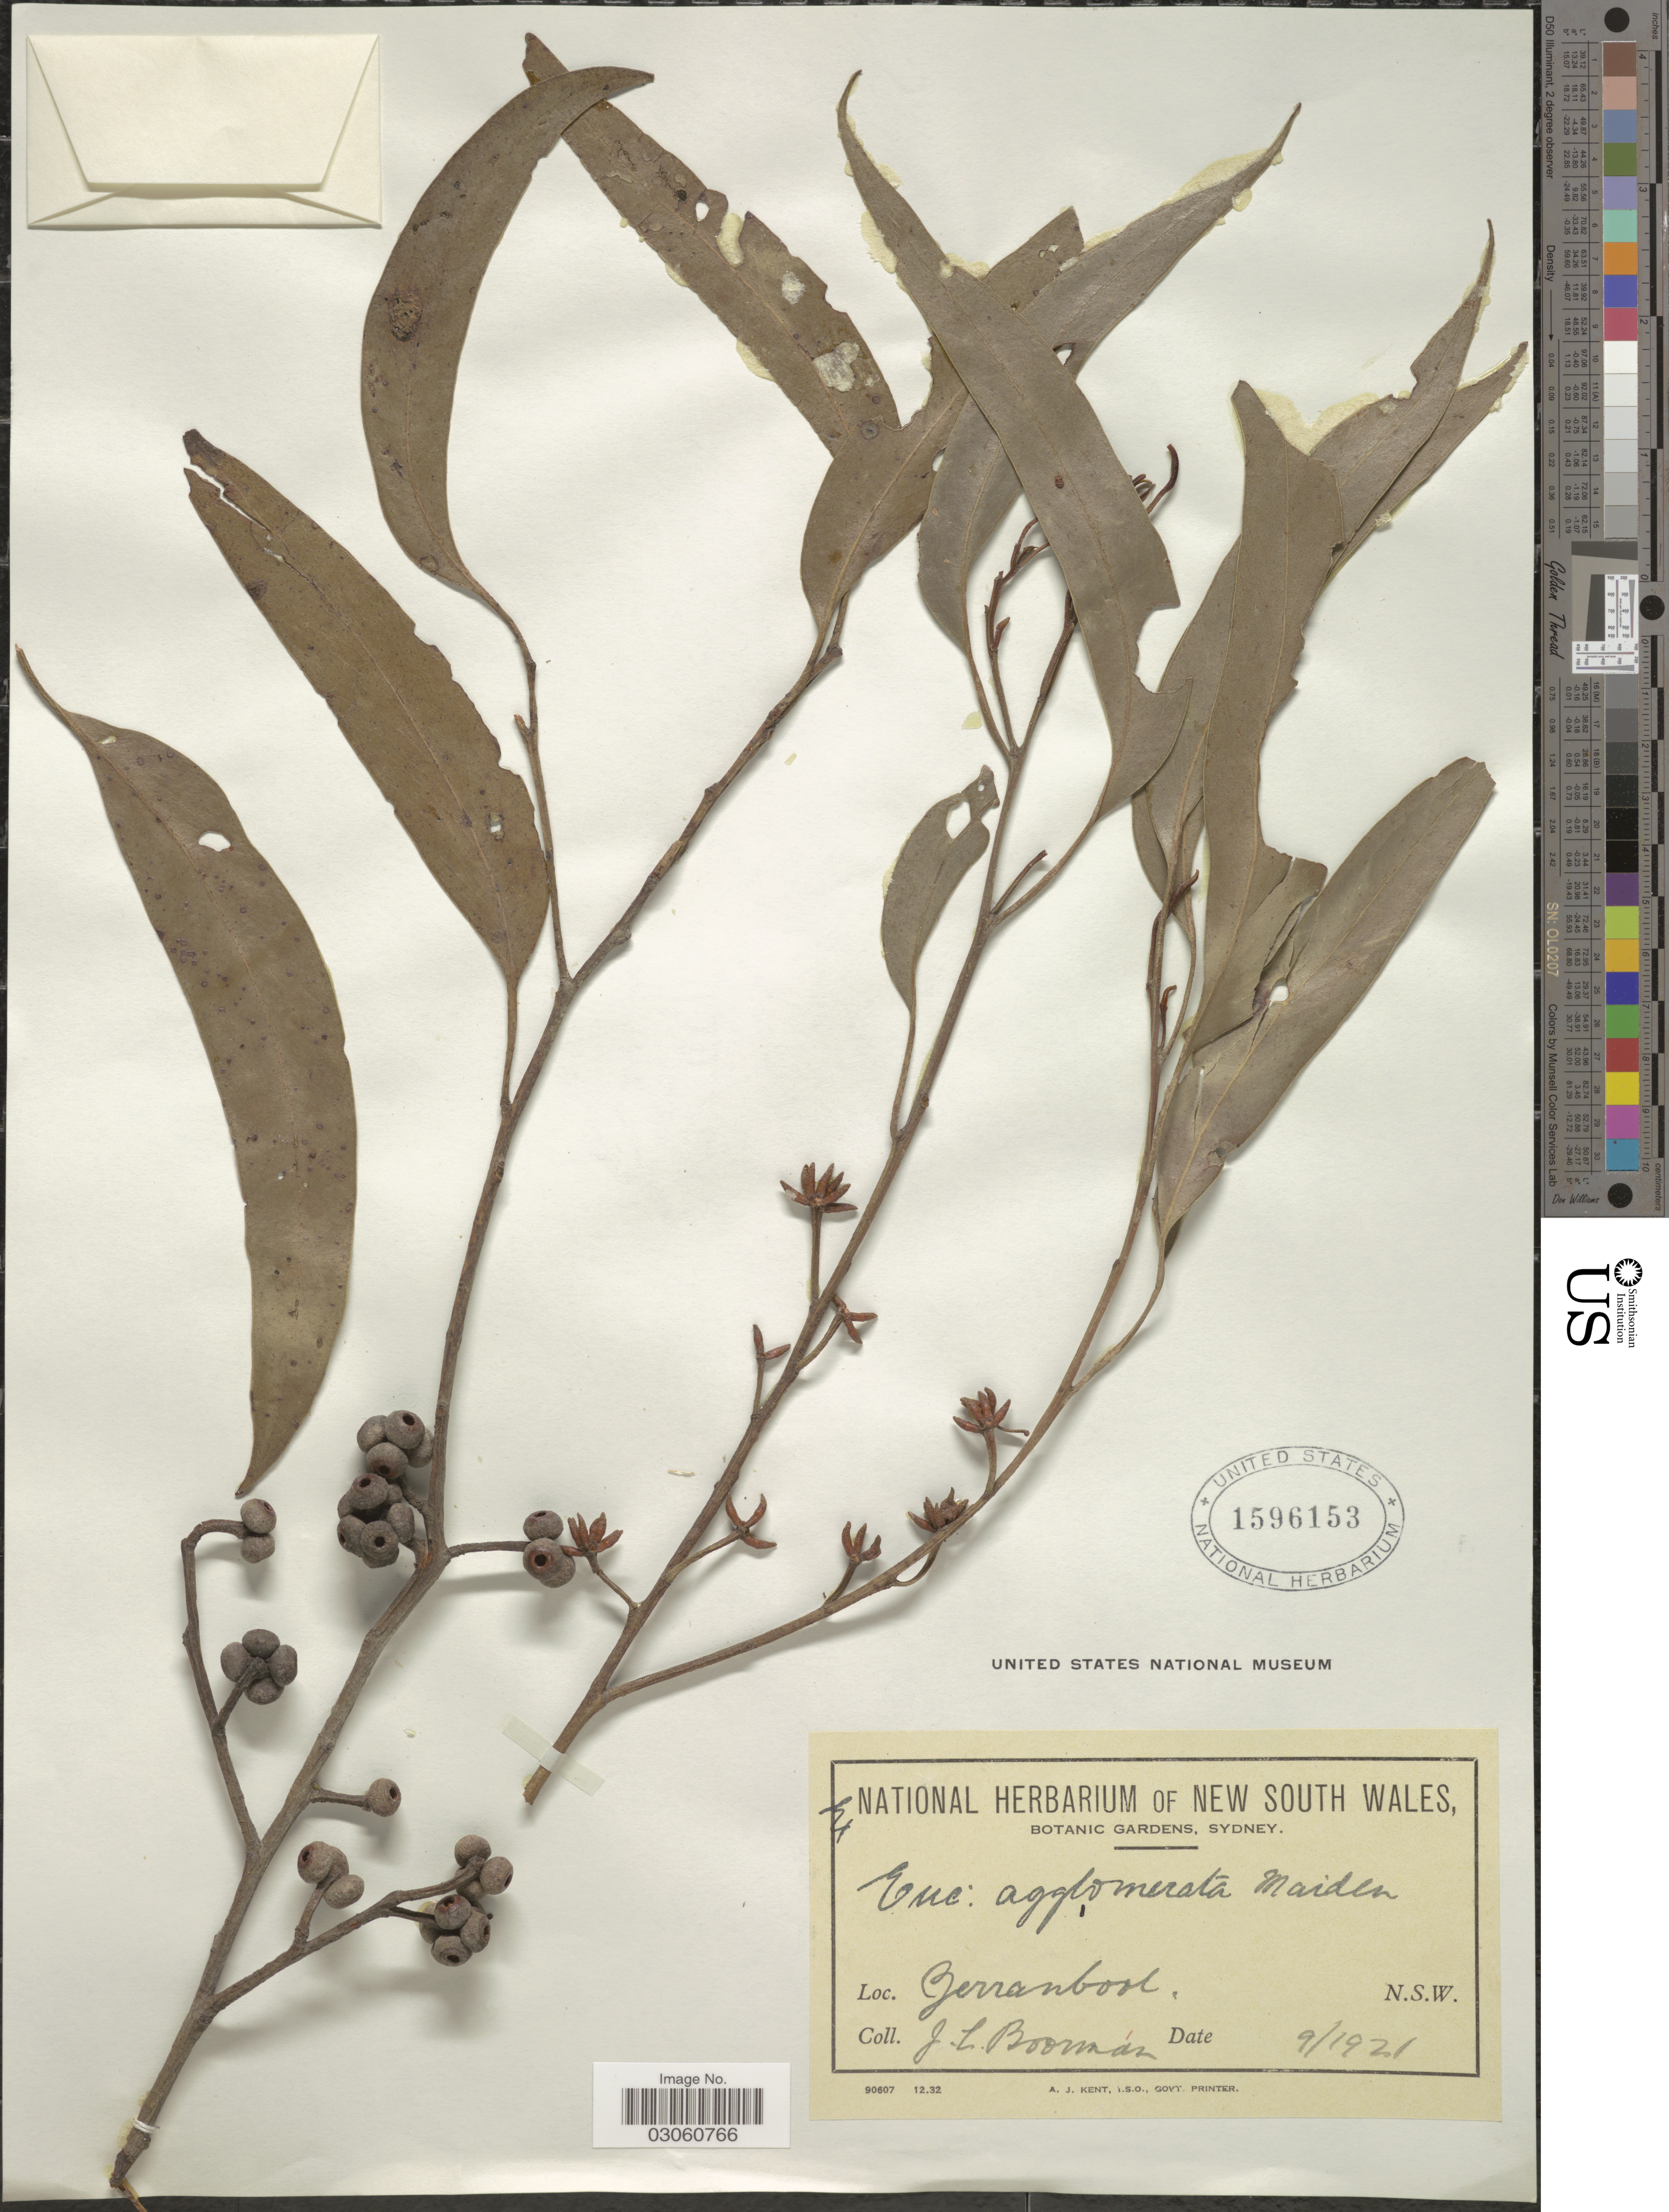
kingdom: Plantae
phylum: Tracheophyta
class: Magnoliopsida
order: Myrtales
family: Myrtaceae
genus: Eucalyptus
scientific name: Eucalyptus agglomerata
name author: Maiden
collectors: J. Boorman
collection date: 1921-09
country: Australia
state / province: New South Wales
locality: Yerranbool.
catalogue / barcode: US 1596153